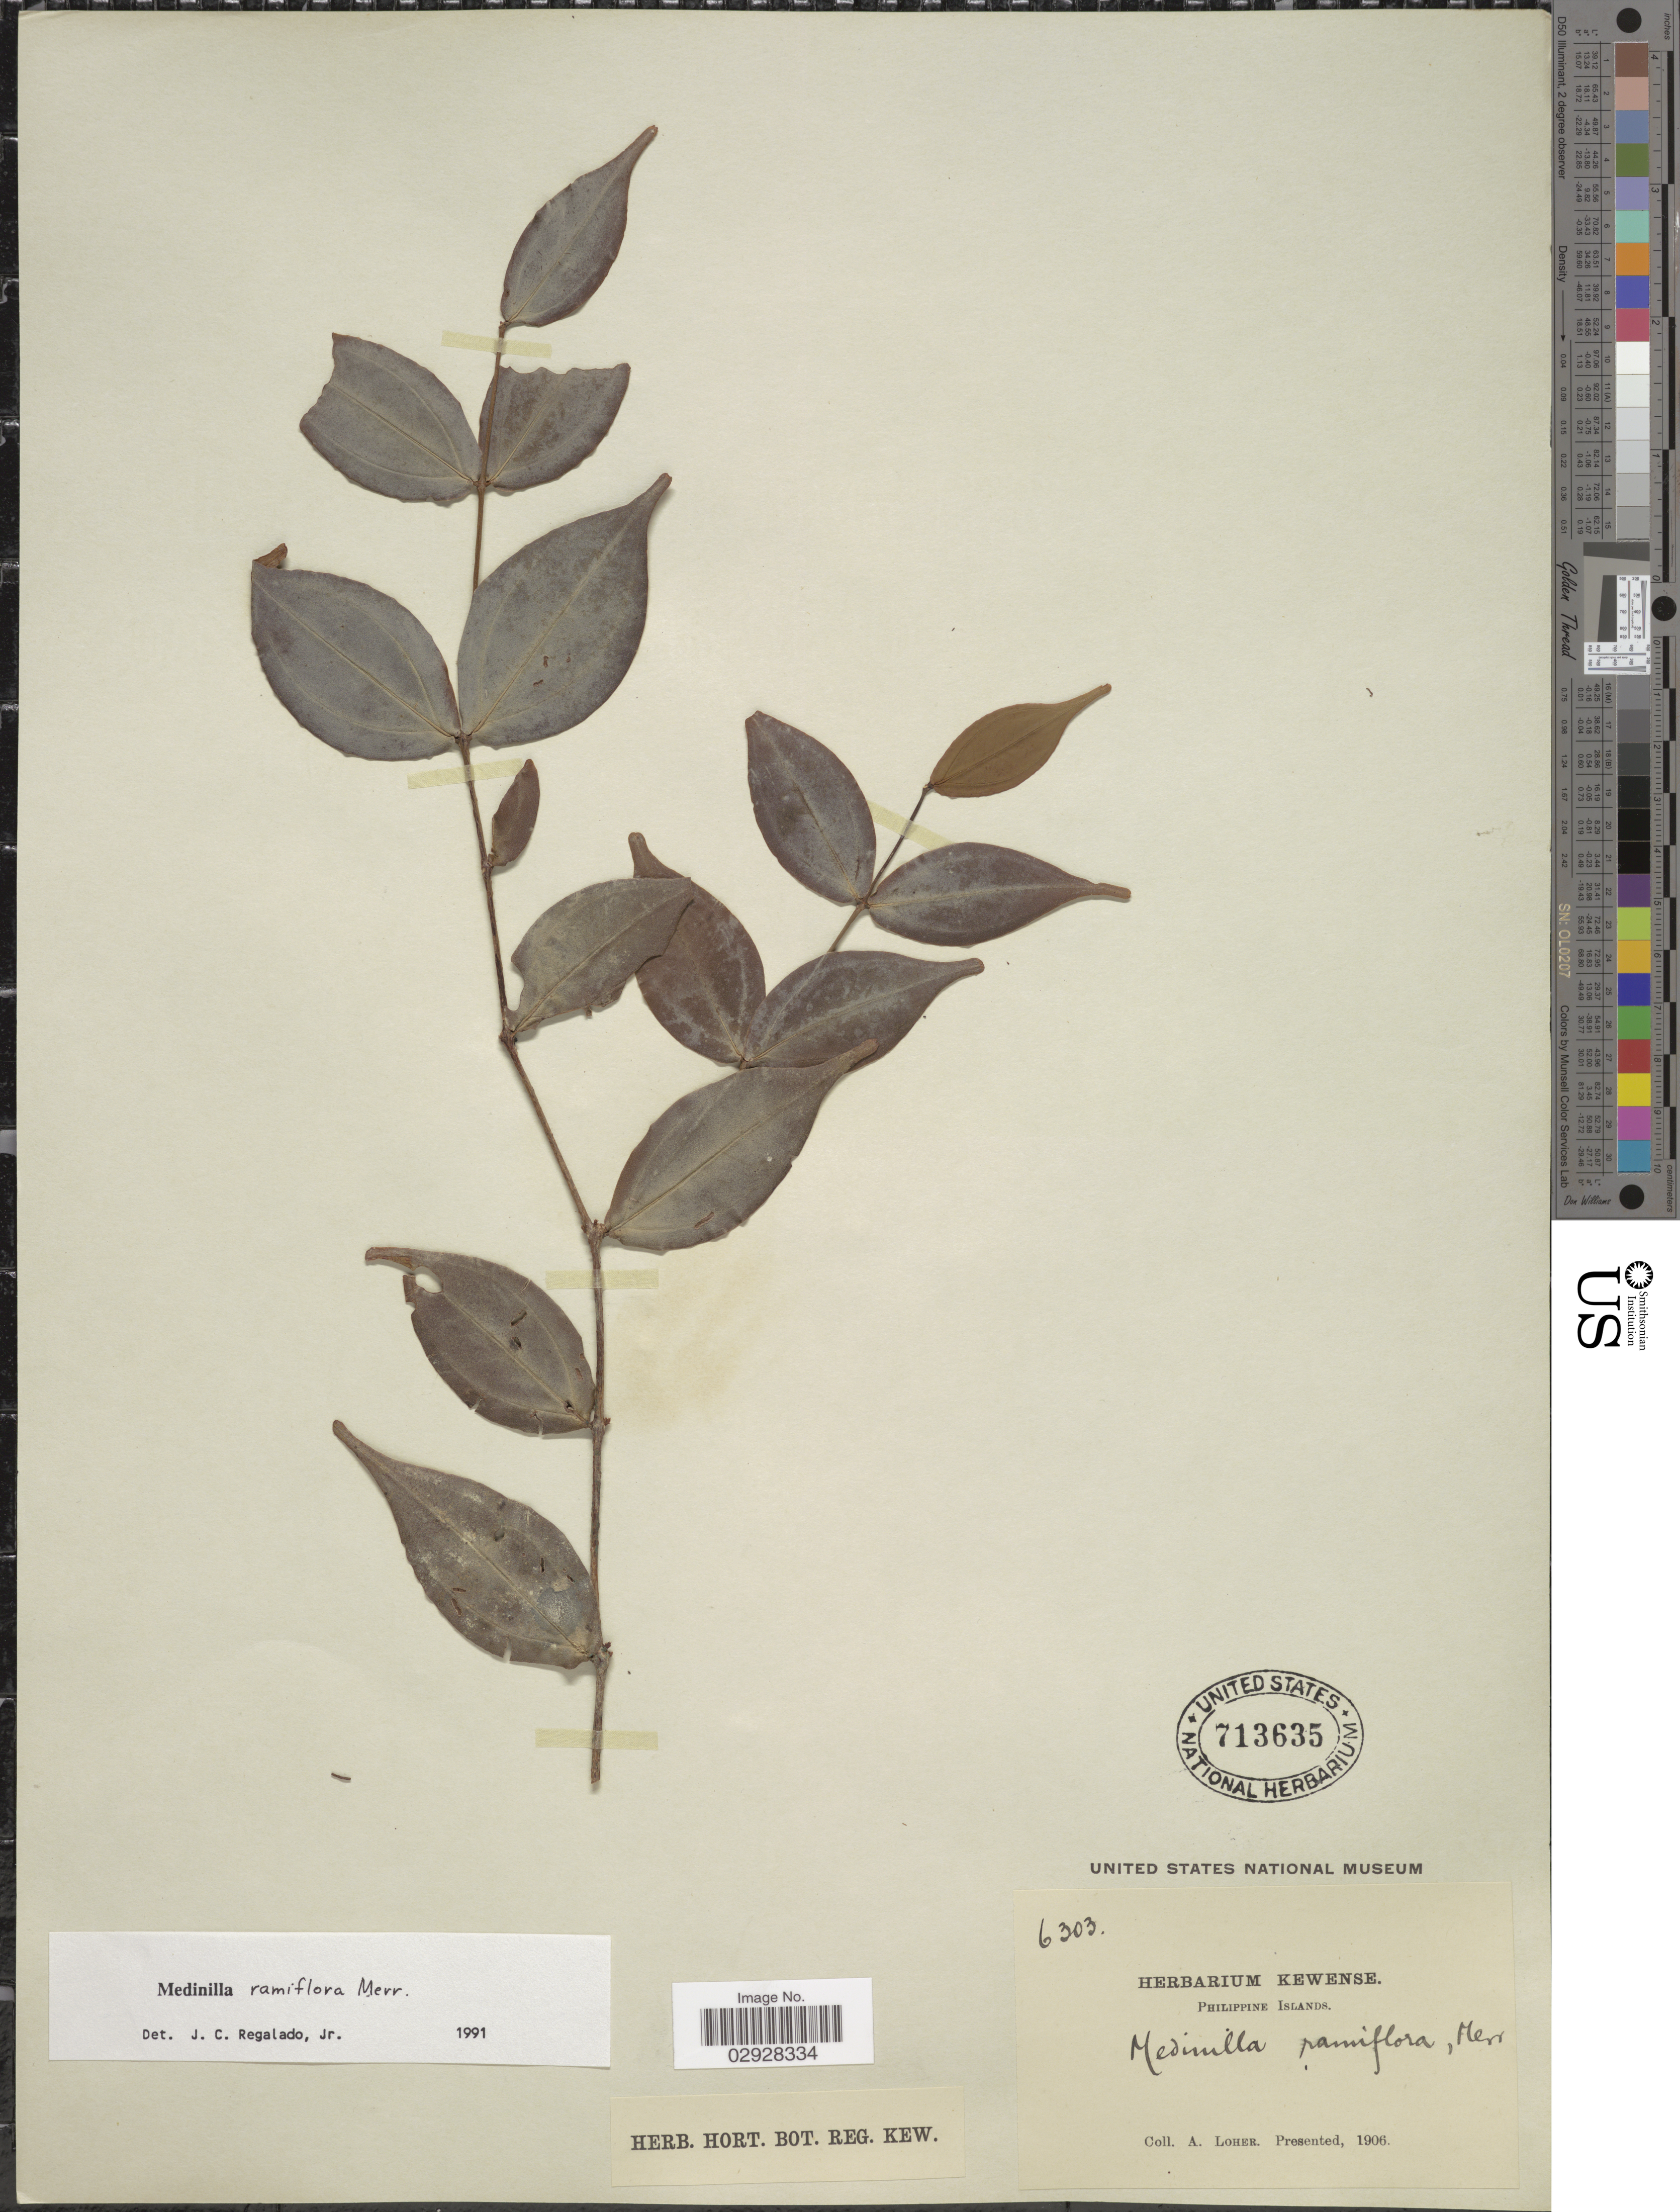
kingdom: Plantae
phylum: Tracheophyta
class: Magnoliopsida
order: Myrtales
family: Melastomataceae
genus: Medinilla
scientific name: Medinilla ramiflora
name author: Merr.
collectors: A. Loher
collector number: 6303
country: Philippines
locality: Philippine Islands.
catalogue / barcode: US 713635